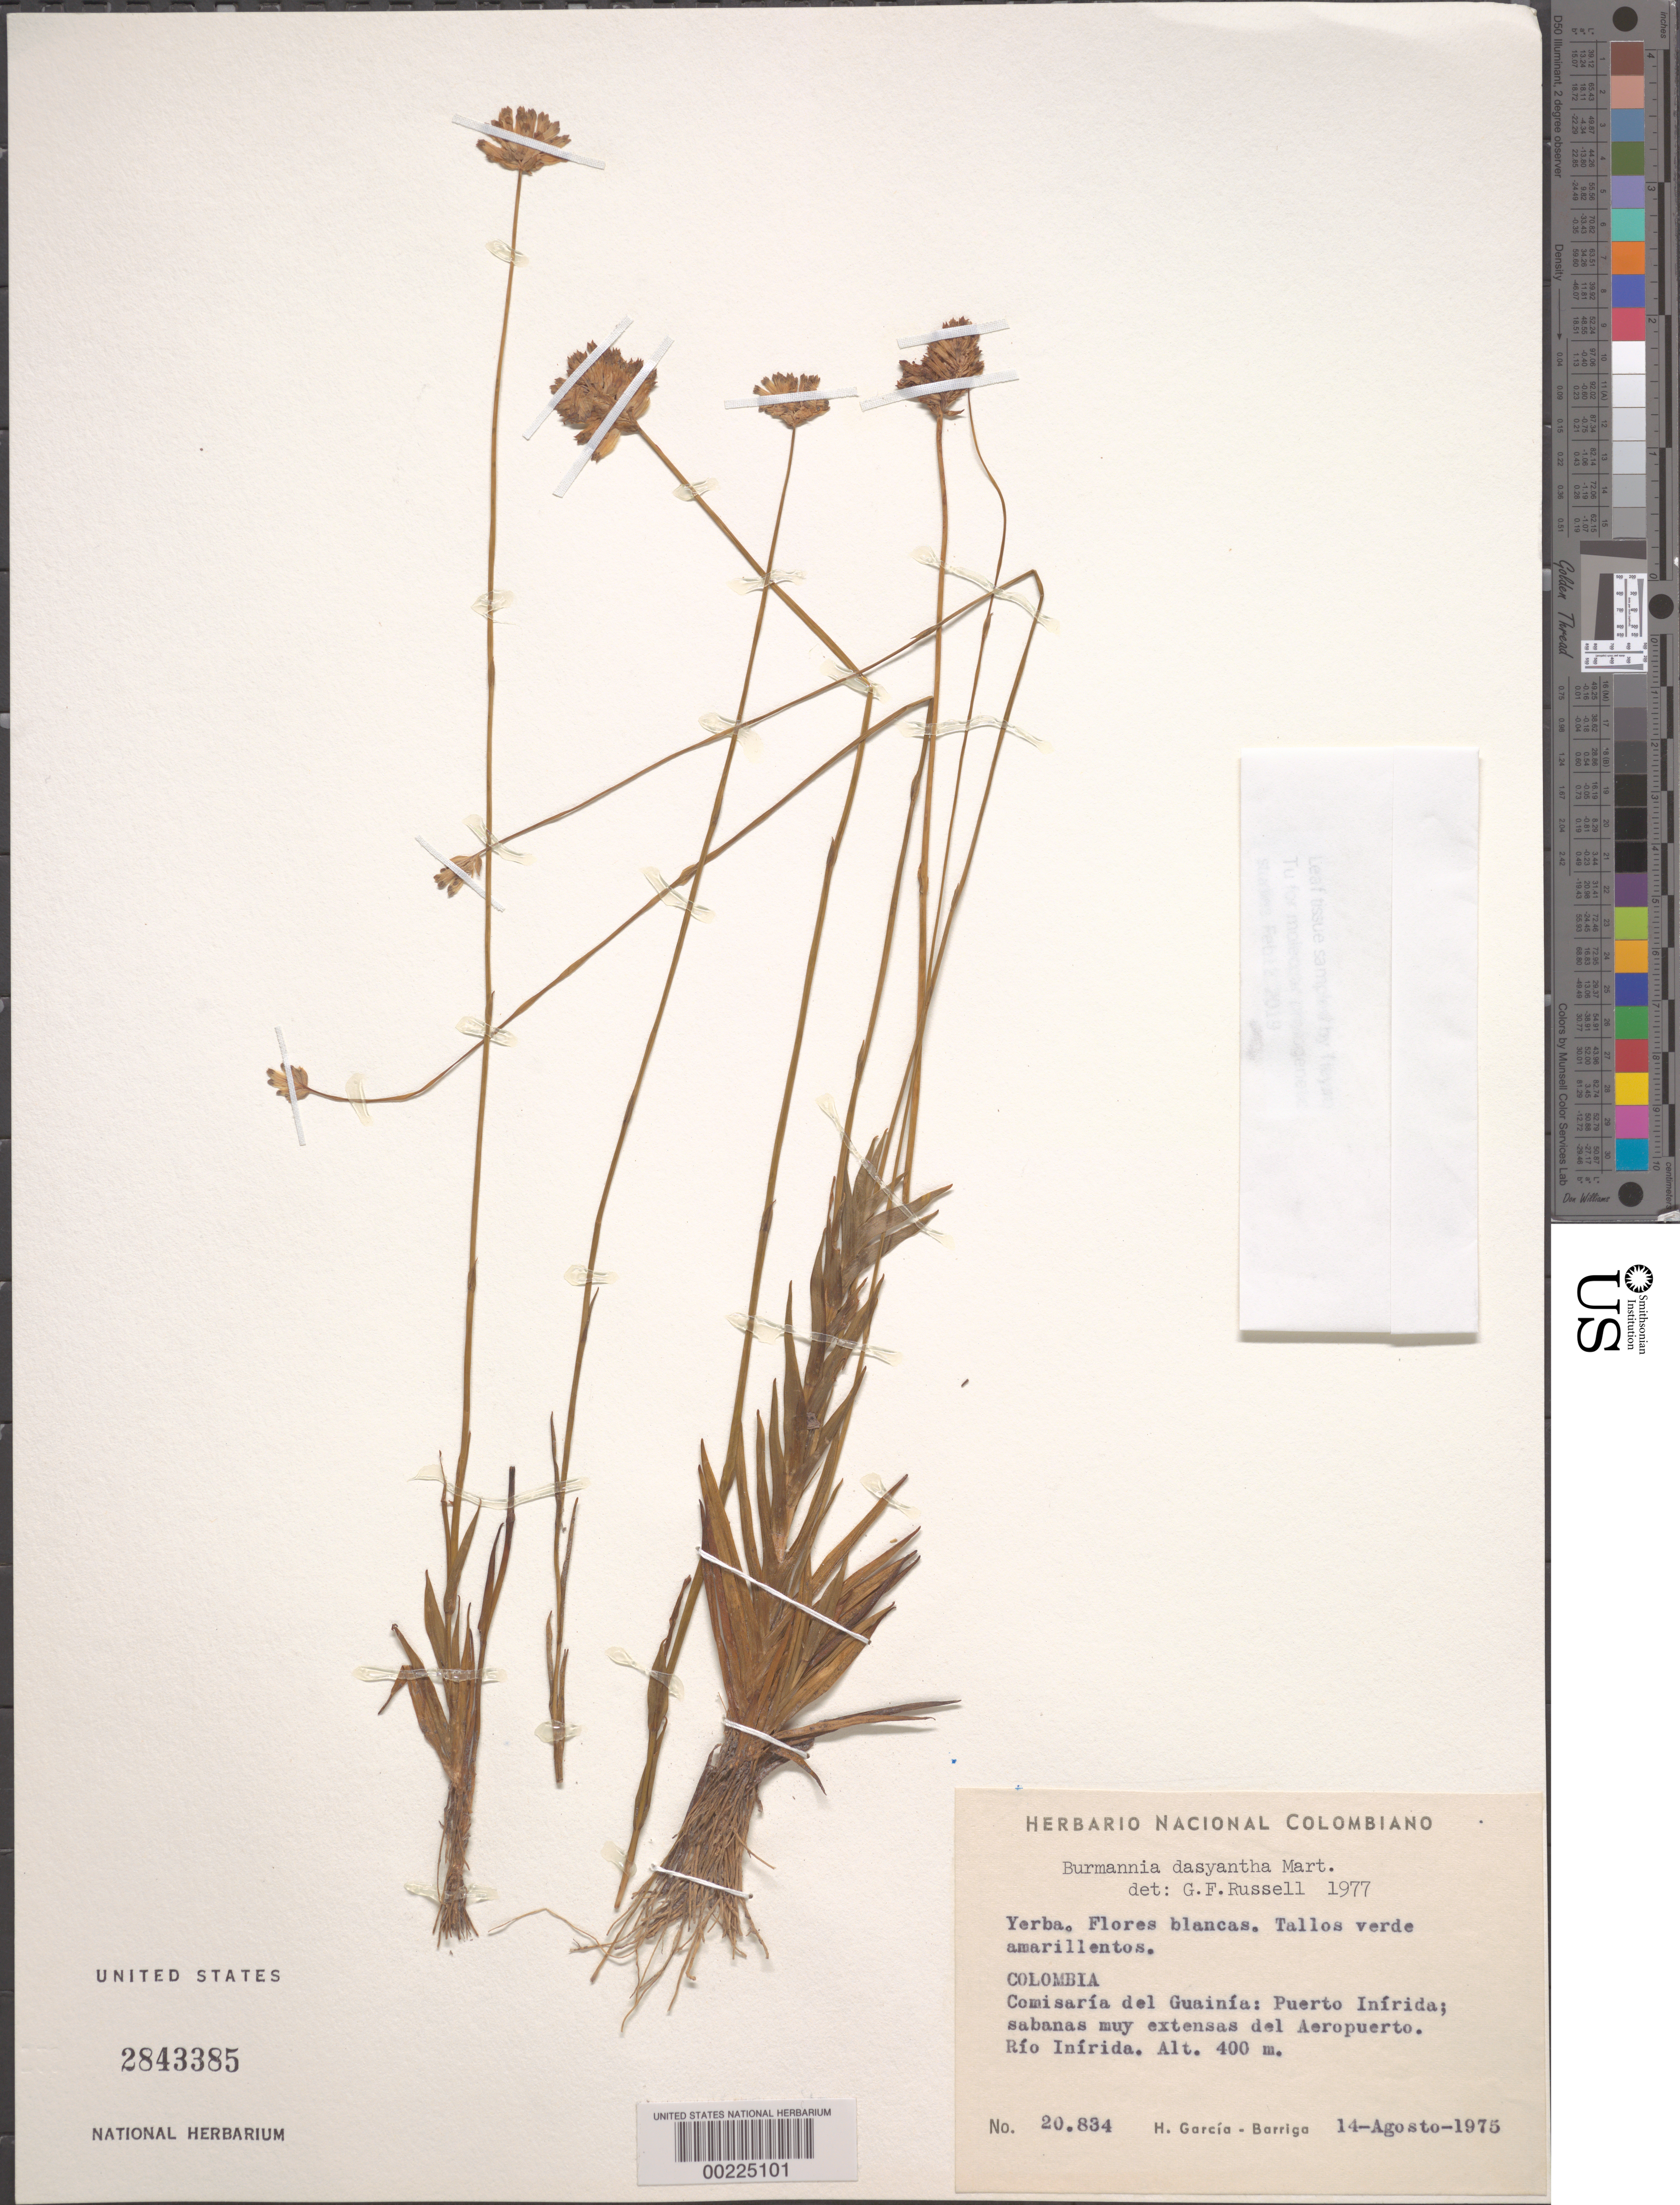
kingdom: Plantae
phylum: Tracheophyta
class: Liliopsida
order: Dioscoreales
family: Burmanniaceae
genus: Burmannia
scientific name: Burmannia dasyantha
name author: Mart.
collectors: H. García Barriga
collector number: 20834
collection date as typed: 14 Aug 1975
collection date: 1975-08-14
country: Colombia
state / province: Guainía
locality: Puerto Inirida; Aeropuerto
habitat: Savannas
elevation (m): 400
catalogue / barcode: US 2843385